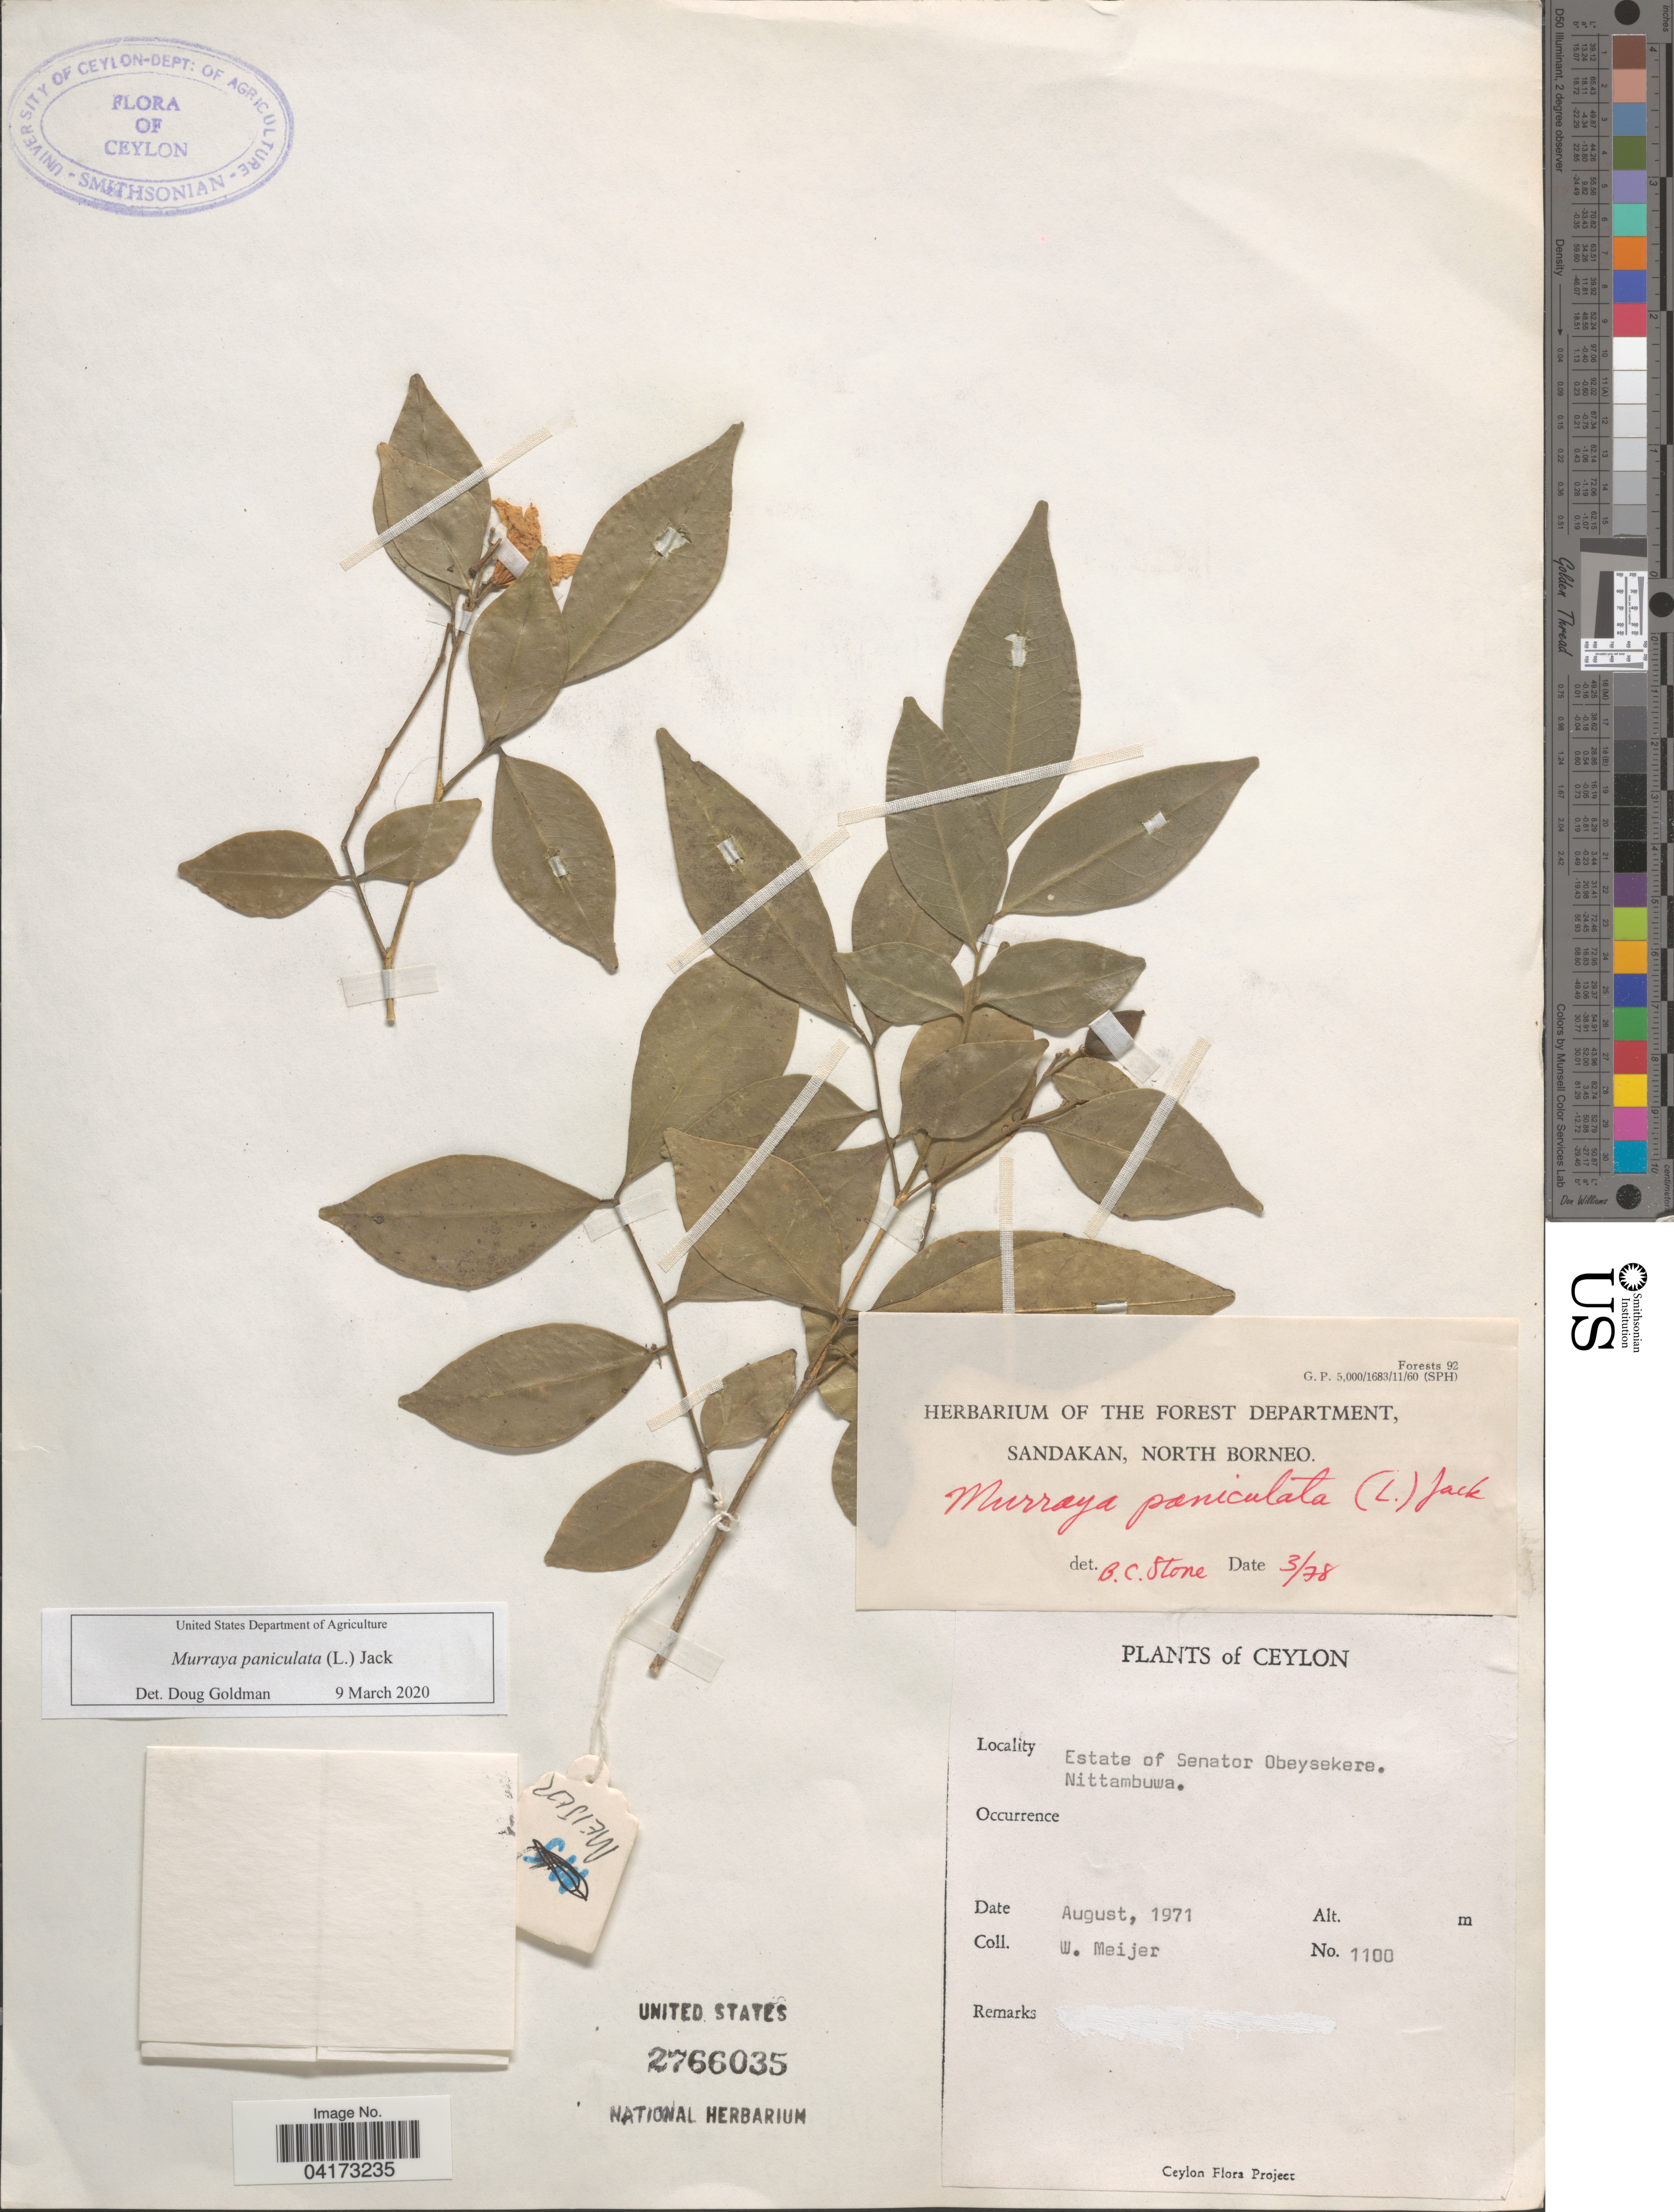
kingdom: Plantae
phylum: Tracheophyta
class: Magnoliopsida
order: Sapindales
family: Rutaceae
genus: Murraya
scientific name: Murraya paniculata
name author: (L.) Jack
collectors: W. Meijer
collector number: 1100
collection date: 1971-08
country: Sri Lanka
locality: Ceylon. Estate of Senator Obeysekere. Nittambuwa.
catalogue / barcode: US 2766035